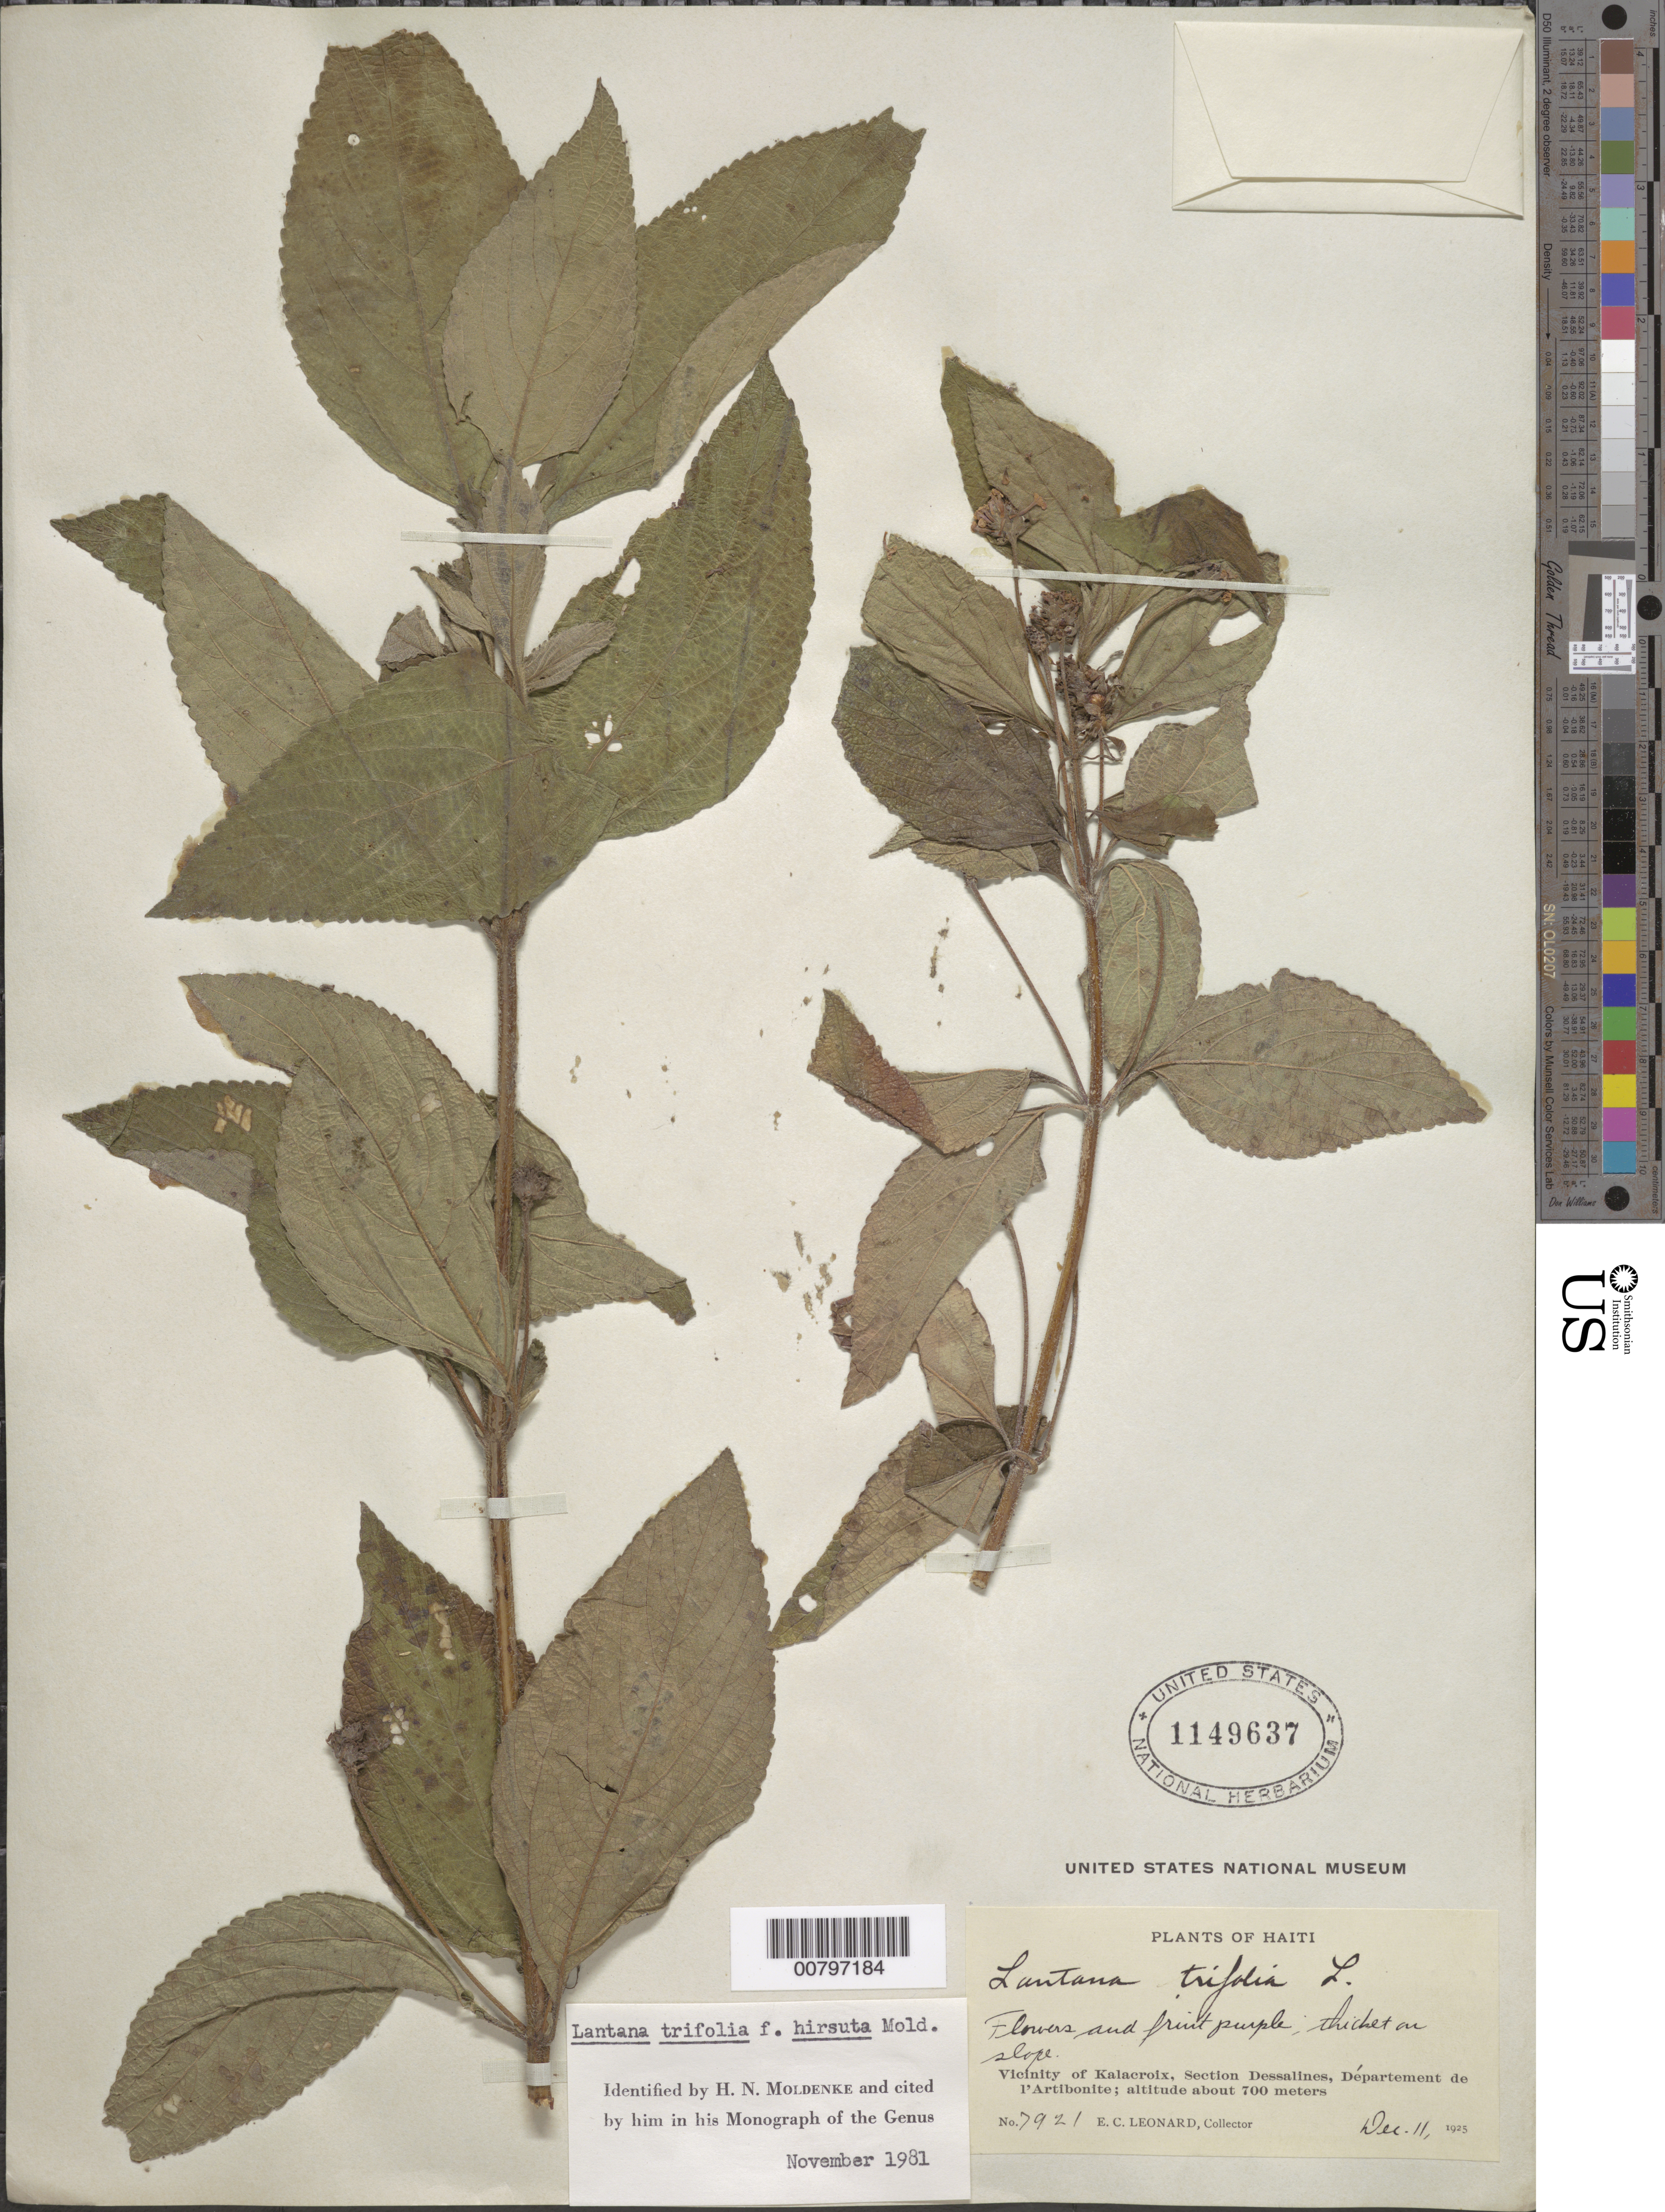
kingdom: Plantae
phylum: Tracheophyta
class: Magnoliopsida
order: Lamiales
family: Verbenaceae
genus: Lantana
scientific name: Lantana trifolia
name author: L.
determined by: Moldenke, H. N.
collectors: E. C. Leonard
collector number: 7921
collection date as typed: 11 Dec 1925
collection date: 1925-12-11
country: Haiti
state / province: Artibonite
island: Hispaniola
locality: Vicinity of Kalacroix, Section Dessalines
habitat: Thicket on slope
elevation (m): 700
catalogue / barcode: US 1149637